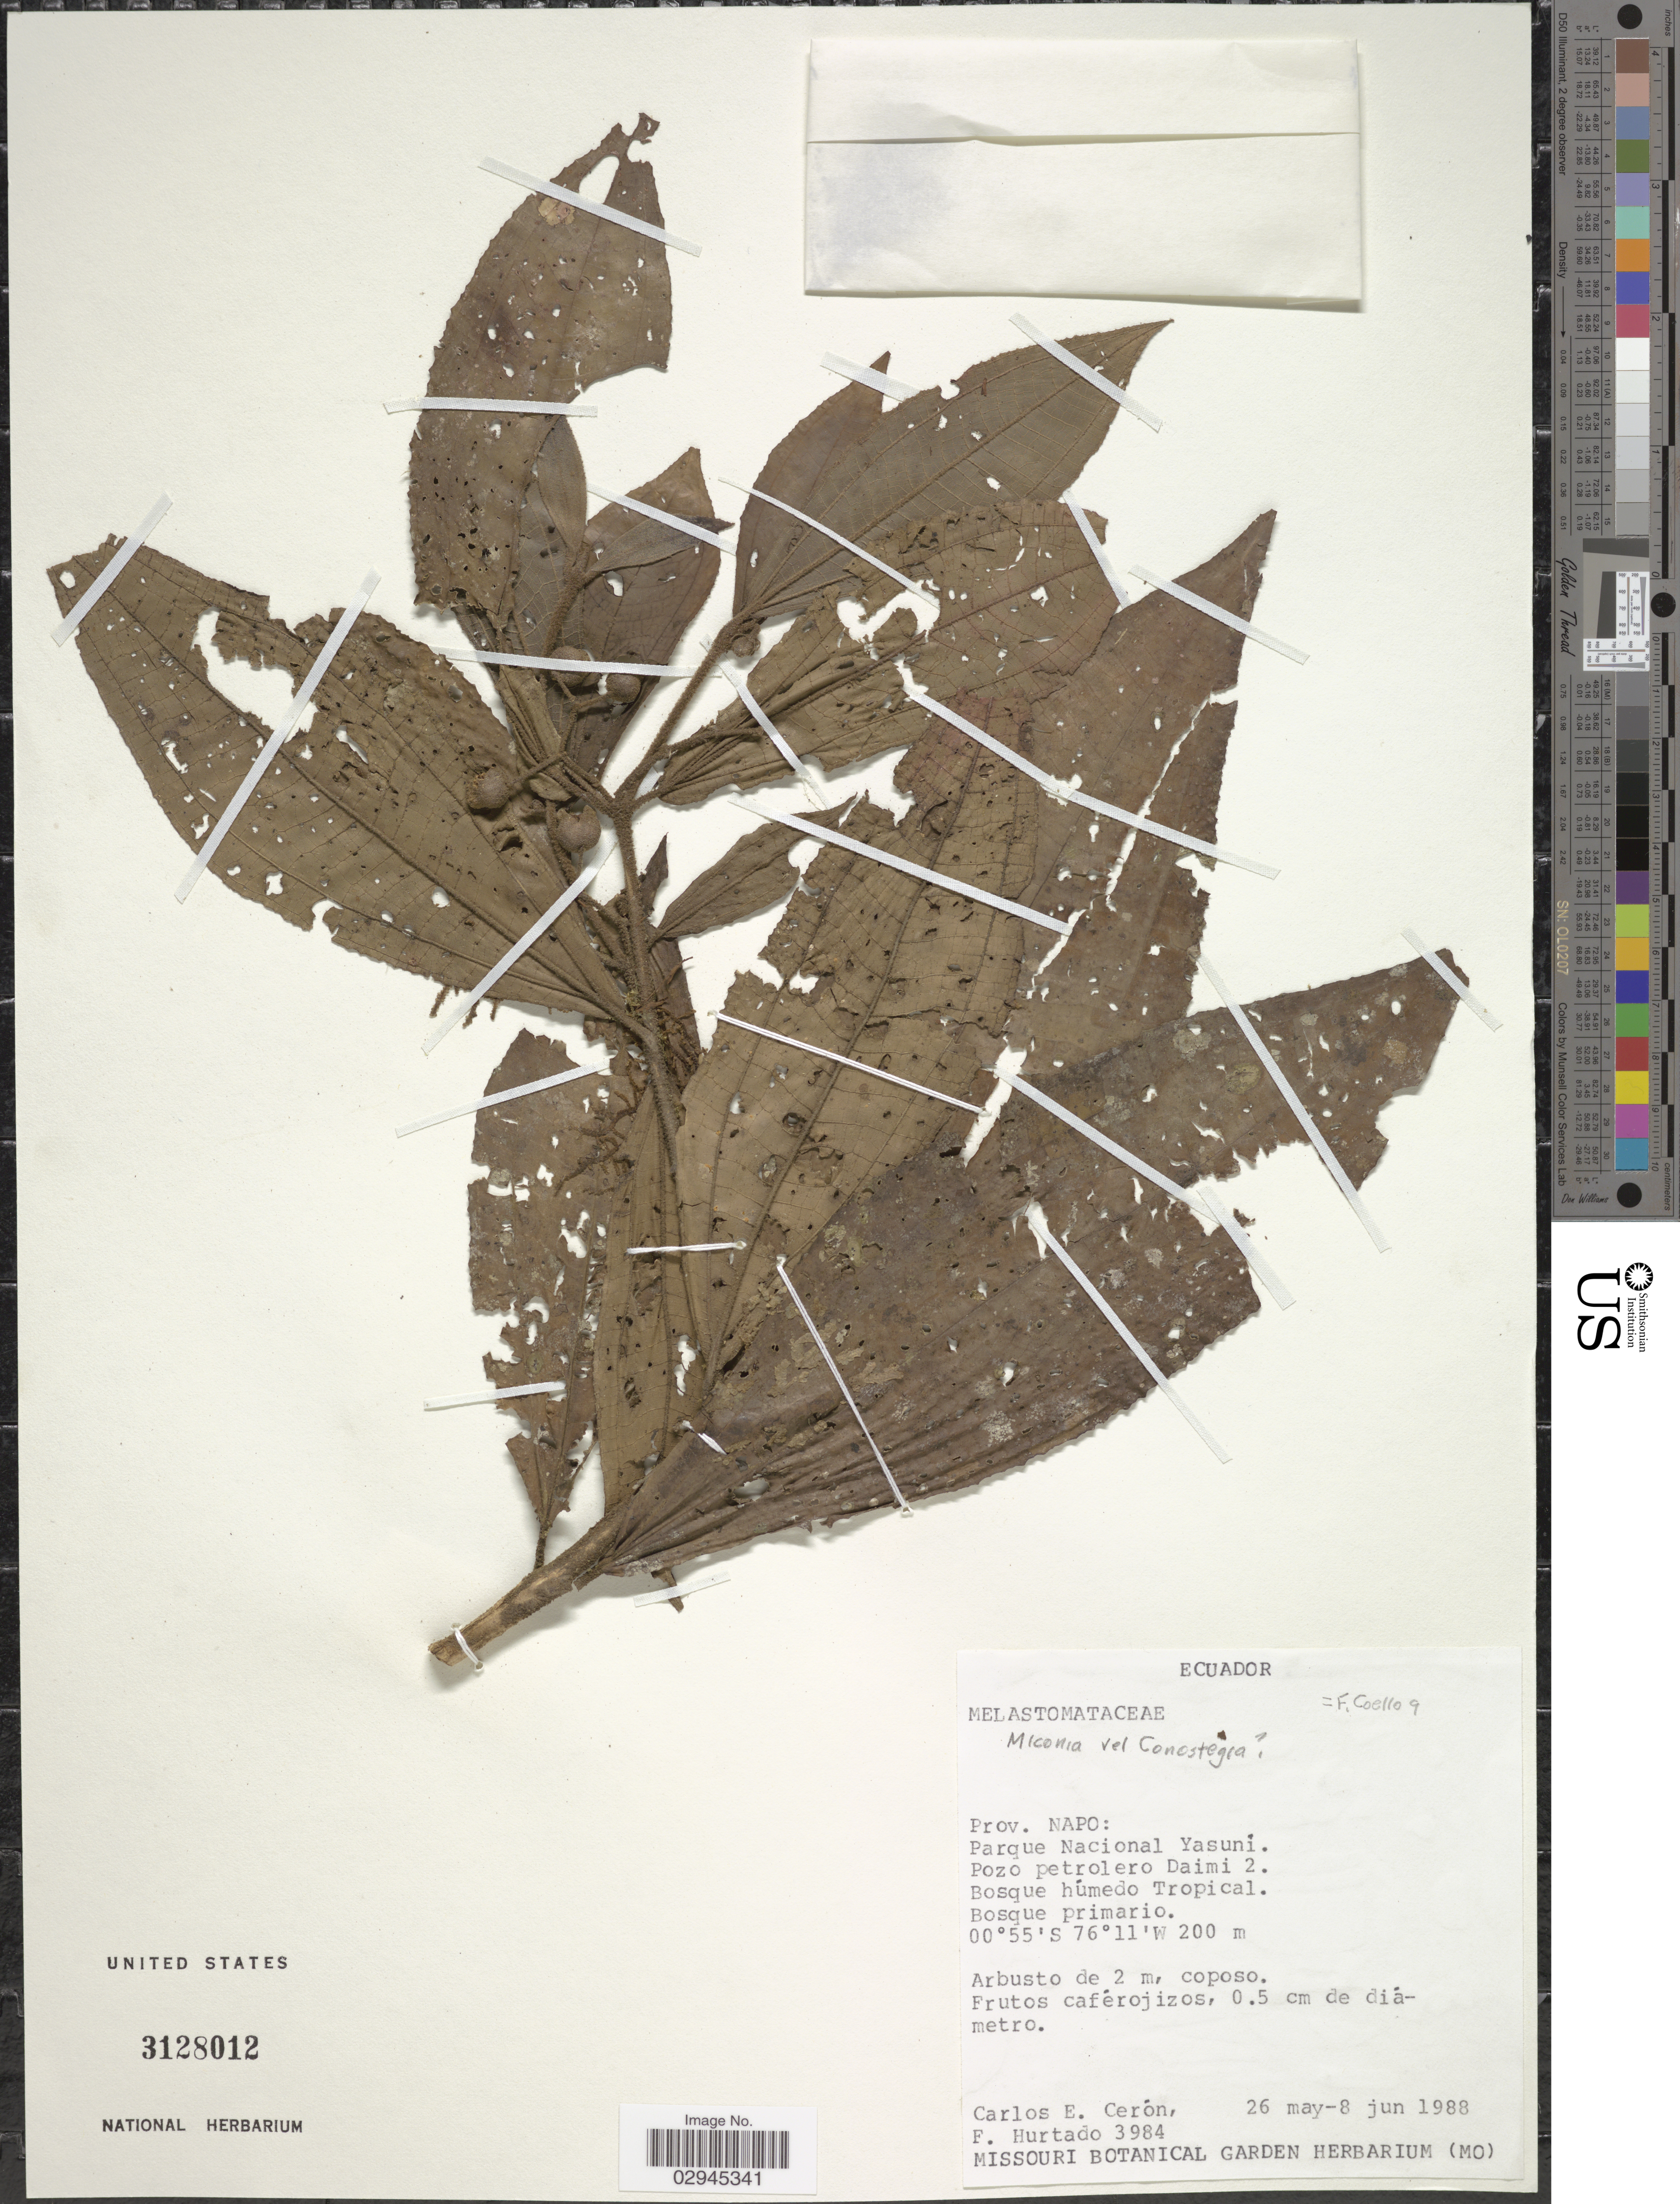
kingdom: Plantae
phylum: Tracheophyta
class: Magnoliopsida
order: Myrtales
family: Melastomataceae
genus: Miconia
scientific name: Miconia sp.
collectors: C. E. Cerón M. & F. Hurtado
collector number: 3984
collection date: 1988-05-26/1988-06-08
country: Ecuador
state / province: Napo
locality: Parque Nacional Yasuní. Pozo petrolero Daimi 2. Bosque húmedo Tropical.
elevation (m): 200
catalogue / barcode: US 3128012